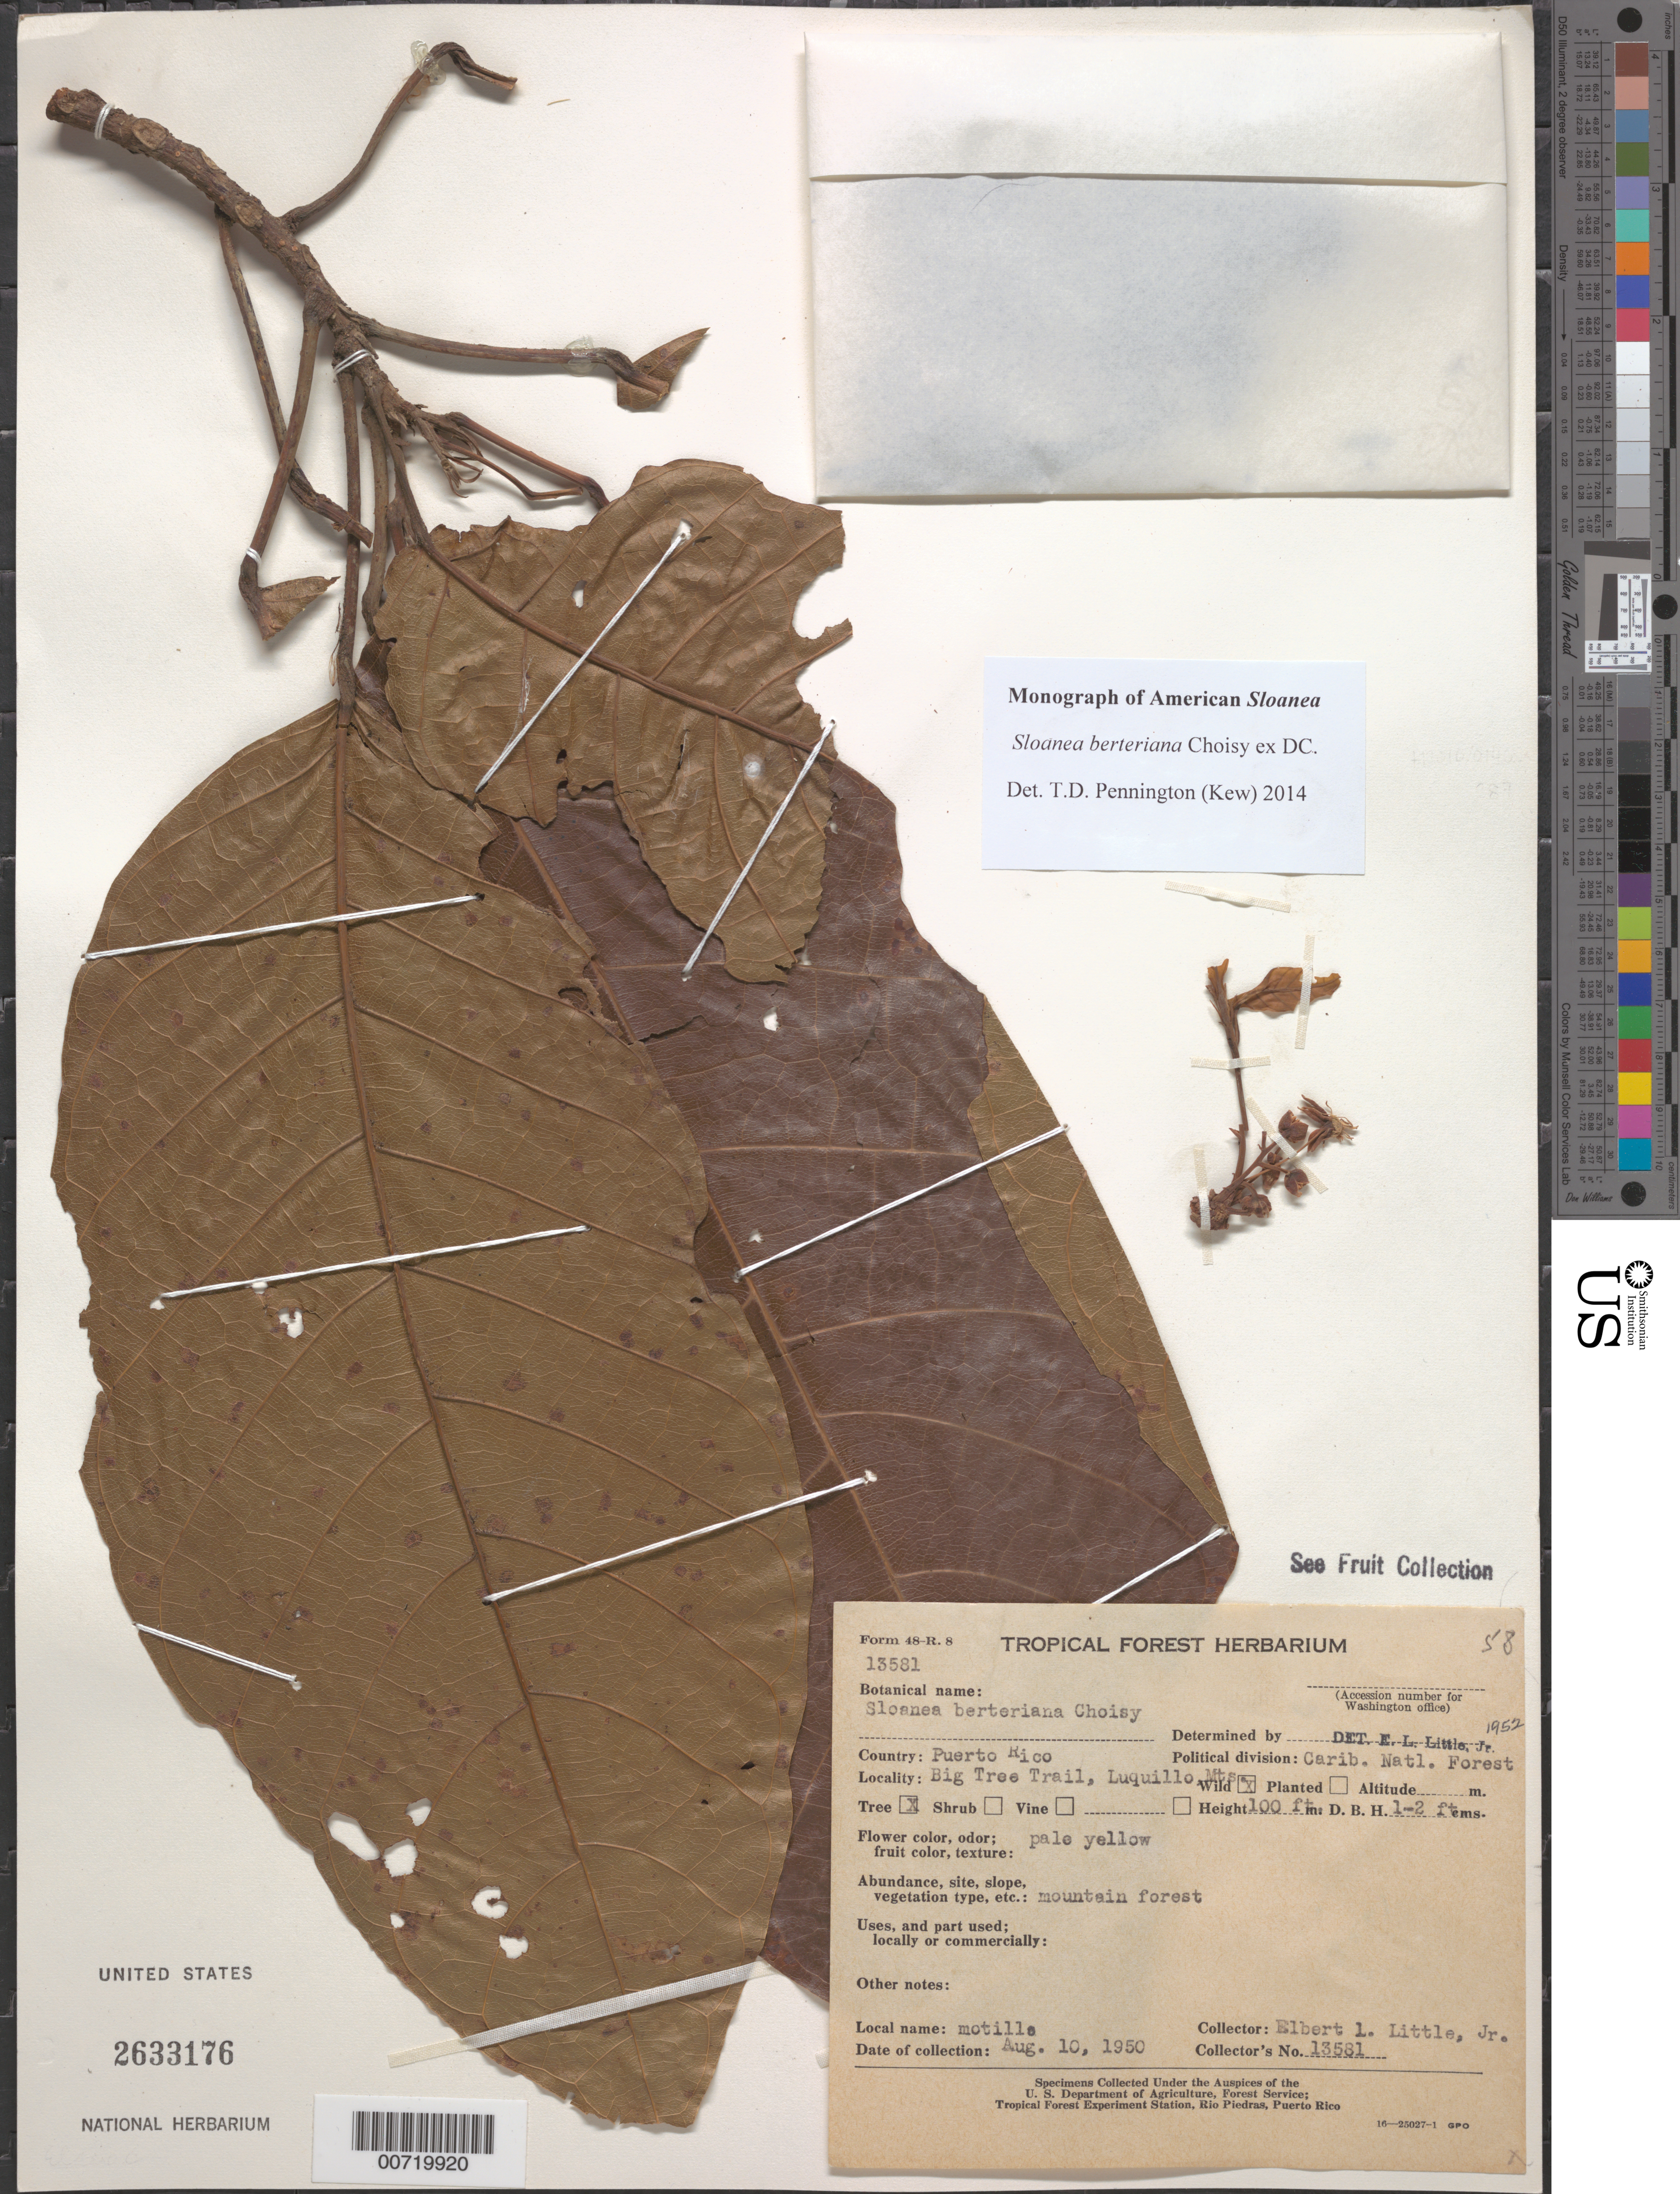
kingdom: Plantae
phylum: Tracheophyta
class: Magnoliopsida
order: Oxalidales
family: Elaeocarpaceae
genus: Sloanea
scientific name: Sloanea berteroana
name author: Choisy ex DC.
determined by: Pennington, T. D., (K)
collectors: E. L. Little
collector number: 13581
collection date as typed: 10 Aug 1950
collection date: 1950-08-10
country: Puerto Rico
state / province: Luquillo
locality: Carib. Natl. Forest, Big Tree Trail, Luquillo Mts.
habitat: Mountain forest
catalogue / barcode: US 2633176